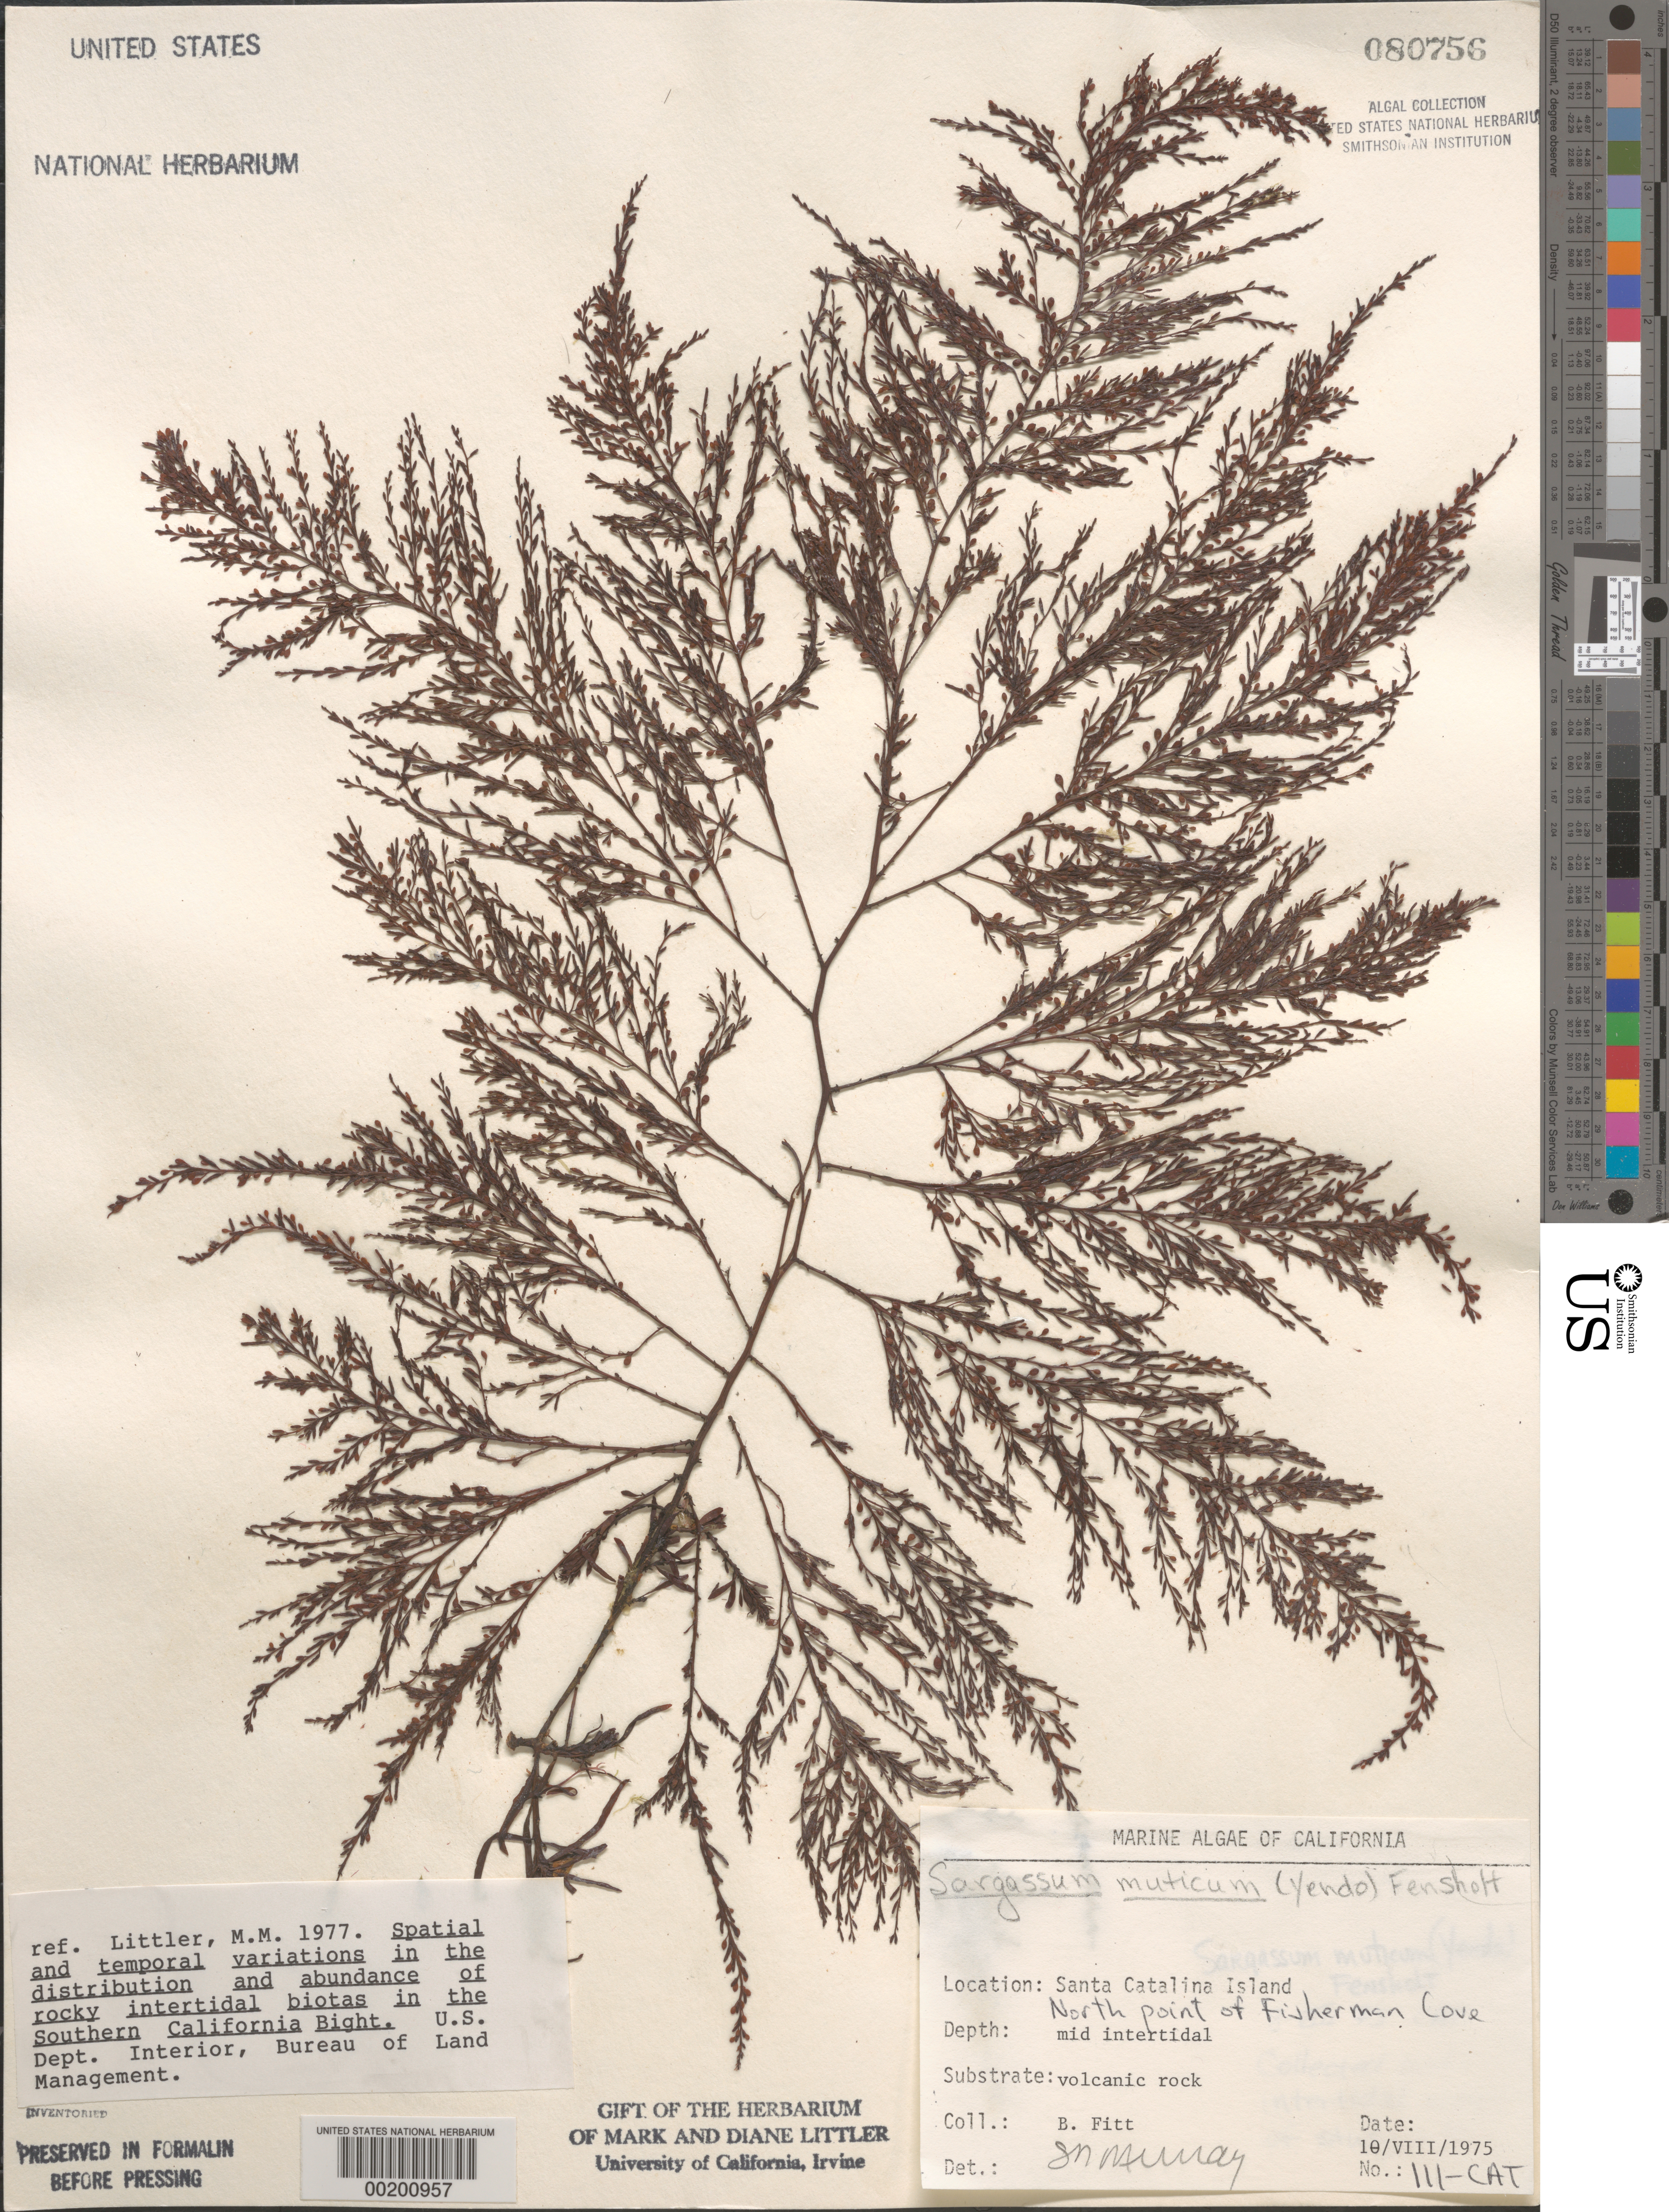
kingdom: Chromista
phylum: Ochrophyta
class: Phaeophyceae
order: Fucales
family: Sargassaceae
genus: Sargassum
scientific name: Sargassum muticum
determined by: Murray, S. N.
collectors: W. Fitt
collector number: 111-CAT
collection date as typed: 10 Aug 1975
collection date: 1975-08-10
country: United States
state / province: California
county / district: Los Angeles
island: Santa Catalina Island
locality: Fishermen Cove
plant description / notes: BLM-SOCALBIGHT Rocky Intertidal Survey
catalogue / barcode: US 80756